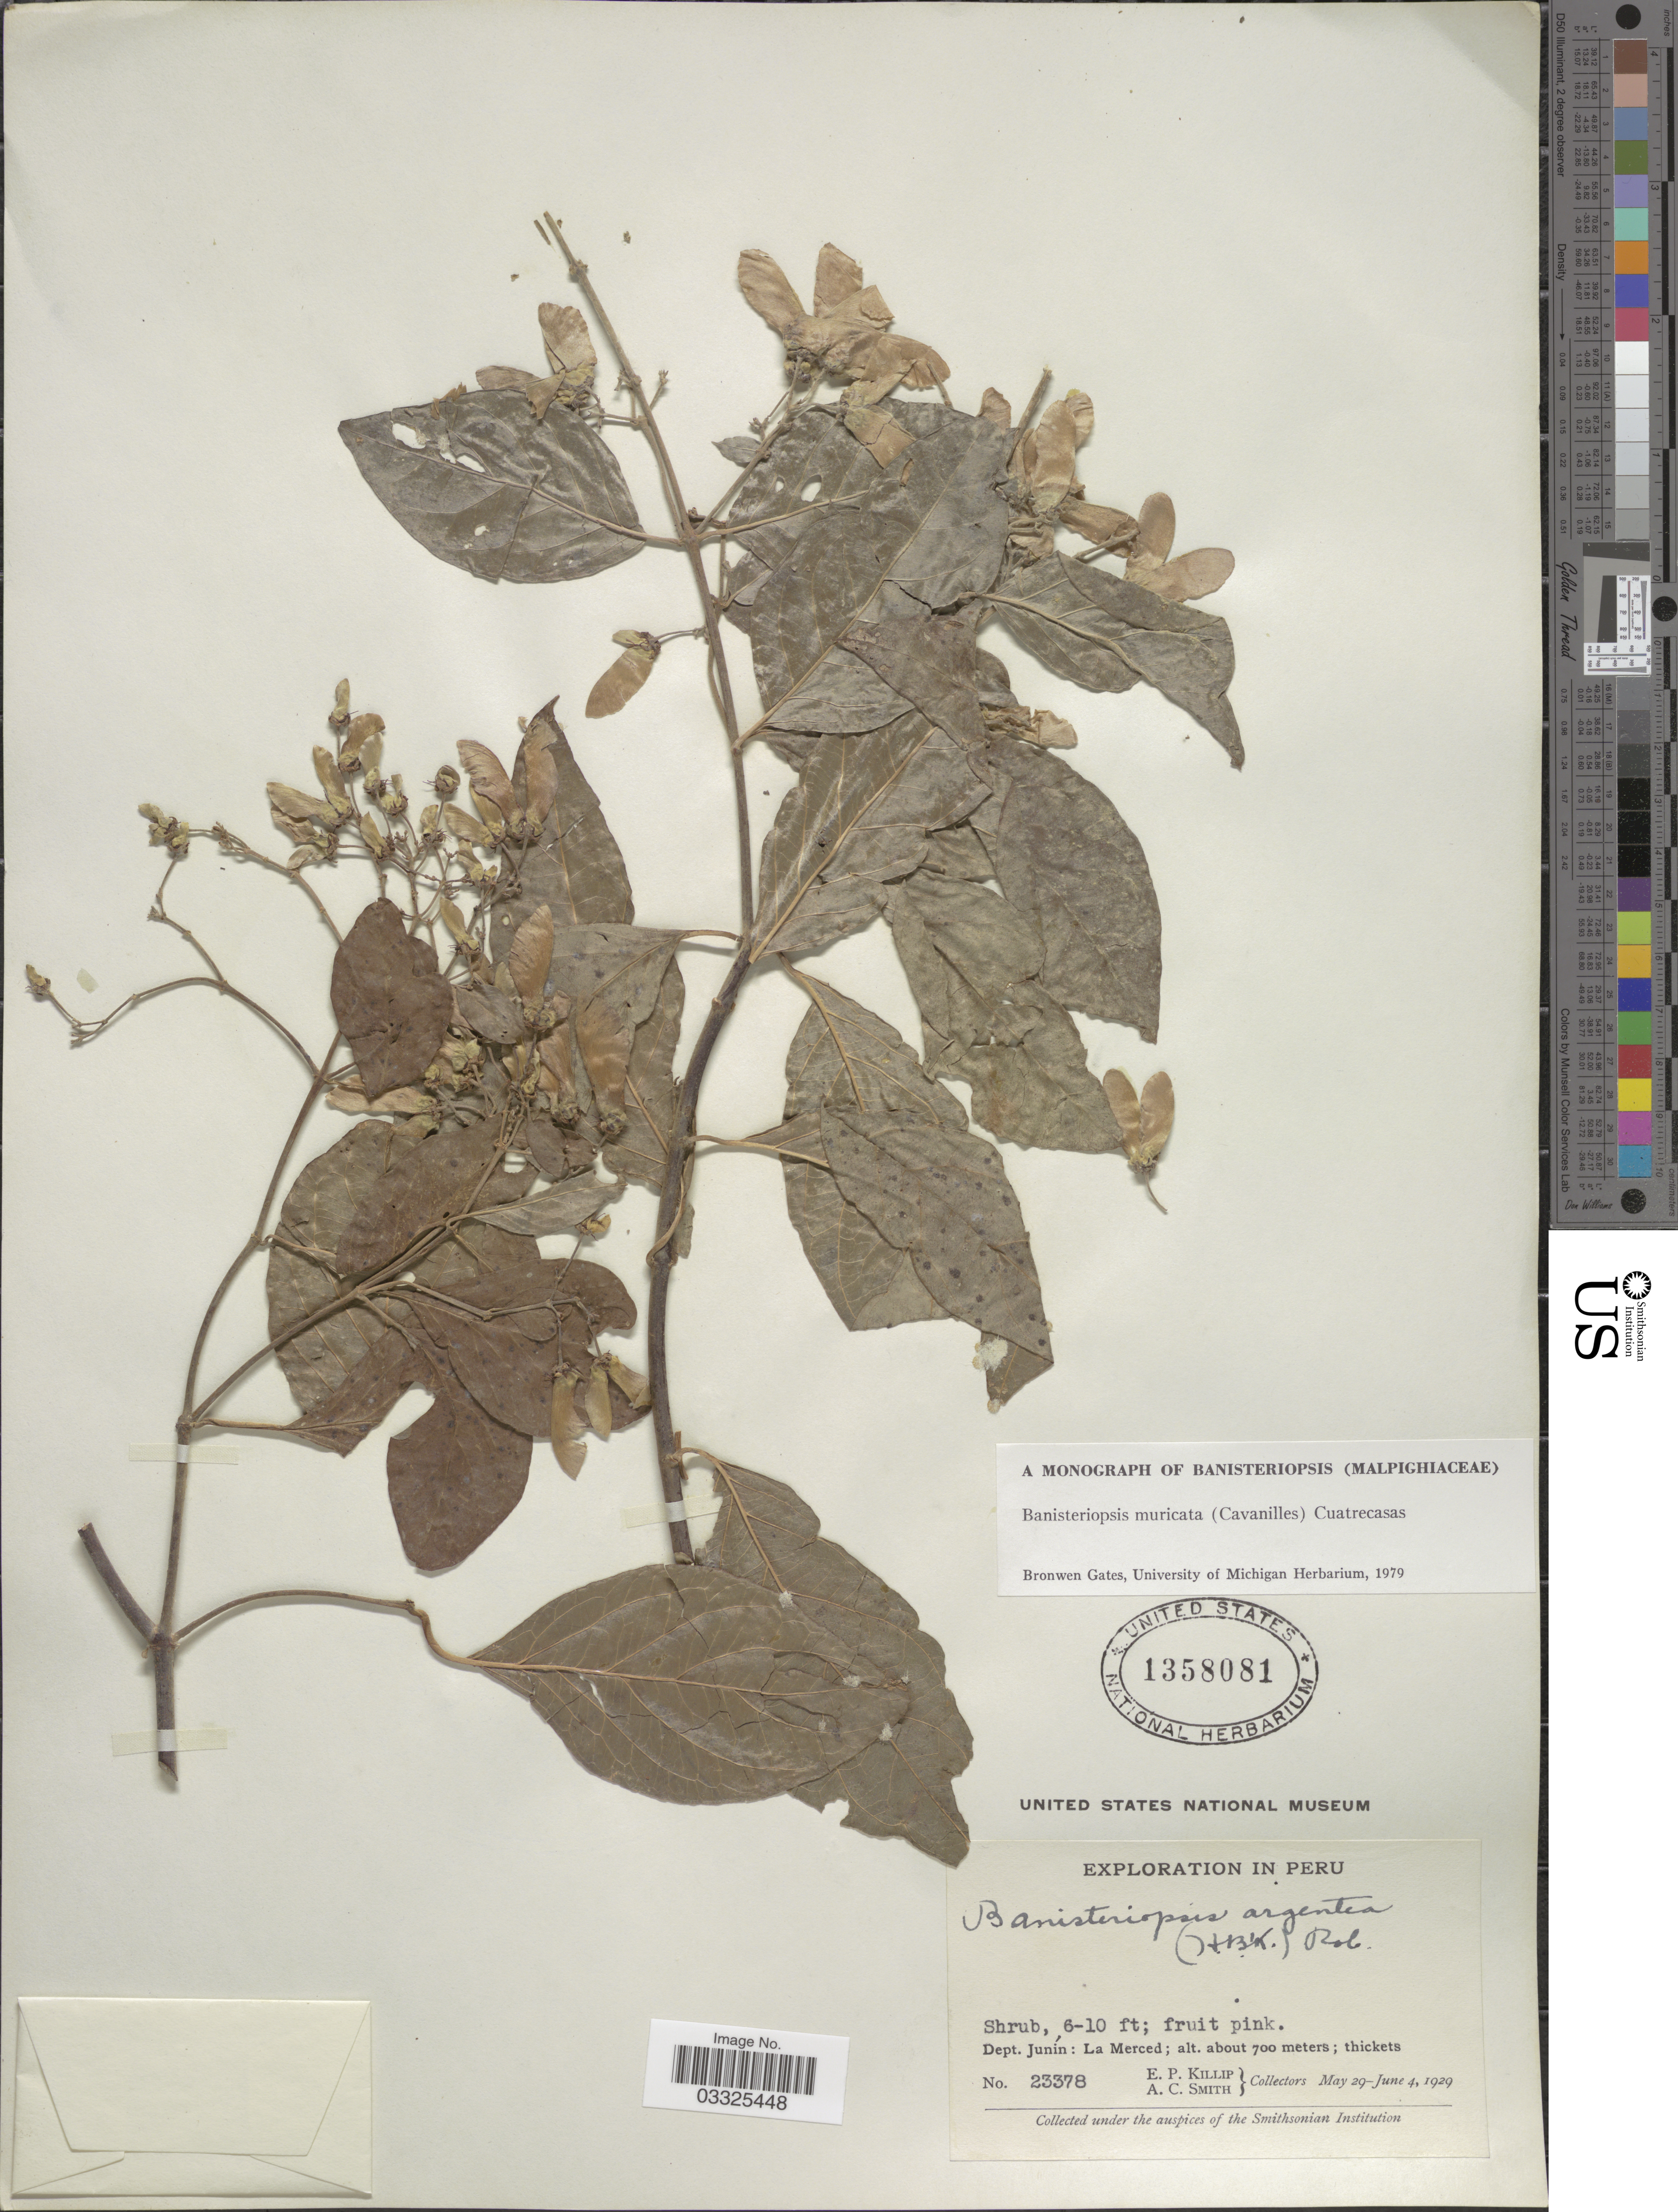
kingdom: Plantae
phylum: Tracheophyta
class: Magnoliopsida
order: Malpighiales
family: Malpighiaceae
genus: Banisteriopsis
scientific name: Banisteriopsis muricata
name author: (Cav.) Cuatrec.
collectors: E. P. Killip & A. C. Smith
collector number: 23378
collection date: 1929-05-29/1929-06-04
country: Peru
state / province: Junín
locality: Dept. Junín: La Merced.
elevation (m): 700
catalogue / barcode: US 1358081